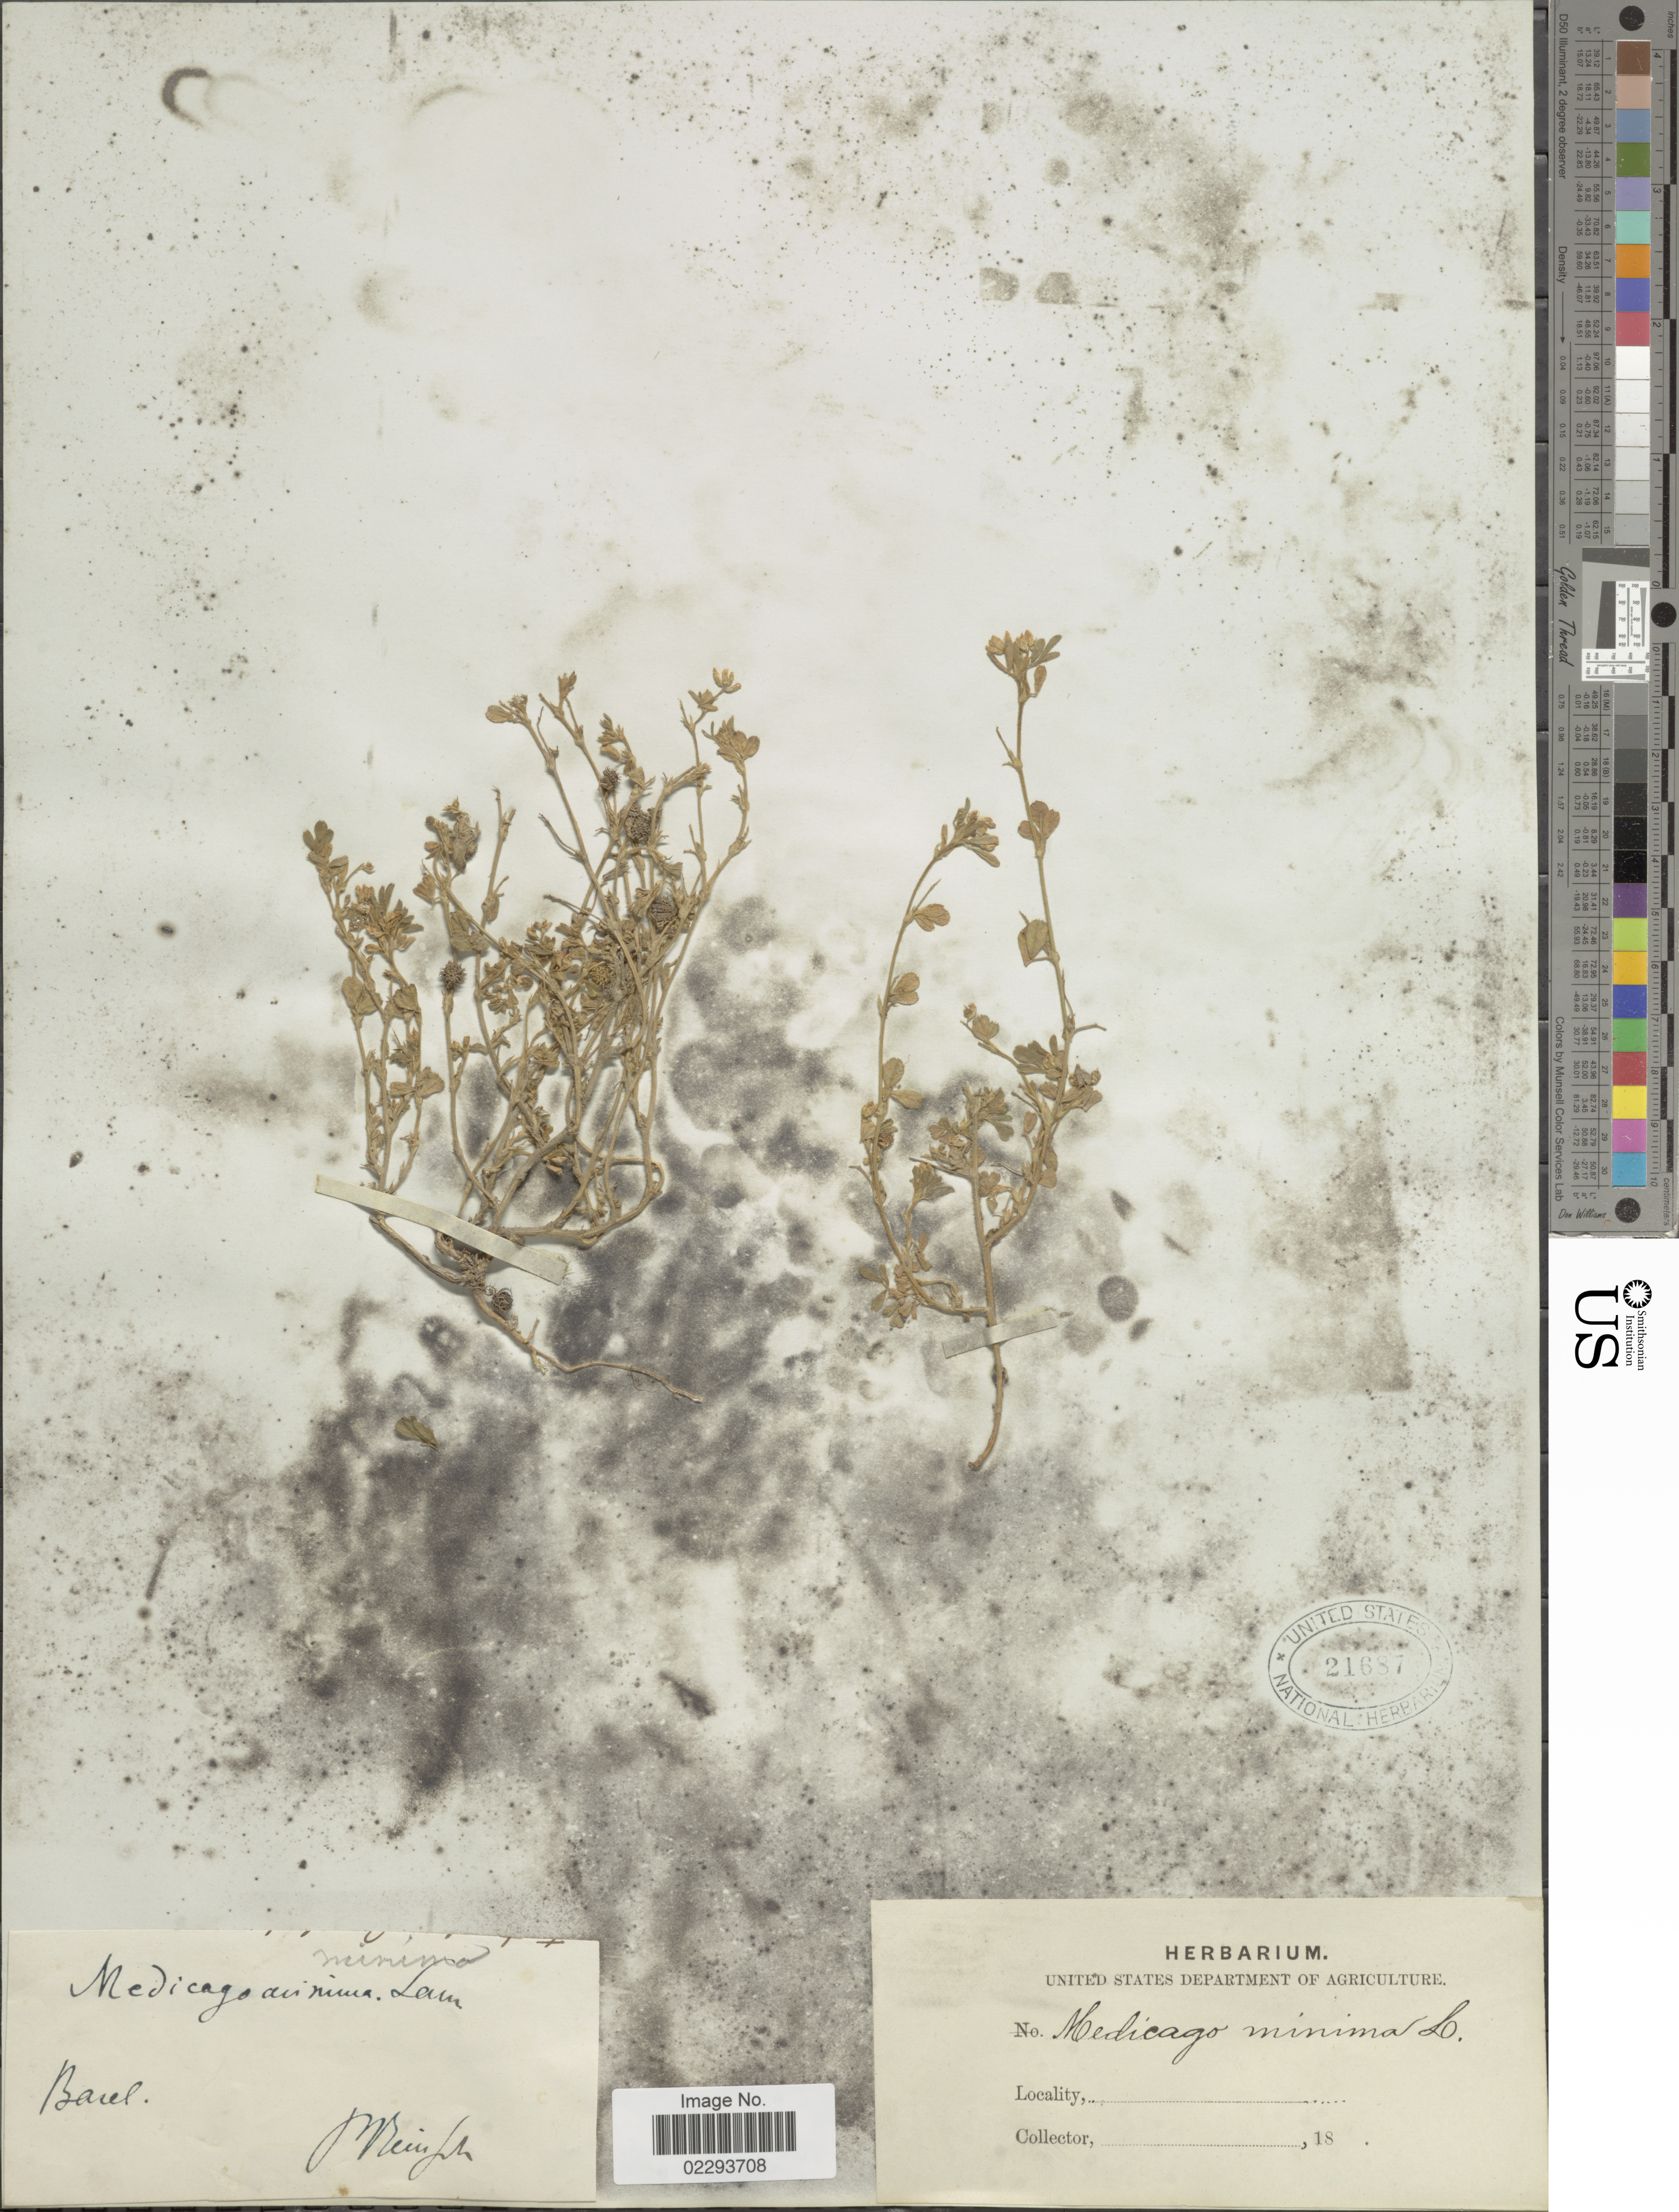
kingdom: Plantae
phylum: Tracheophyta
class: Magnoliopsida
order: Fabales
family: Fabaceae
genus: Medicago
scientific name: Medicago minima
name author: Lam.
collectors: M. Reinsch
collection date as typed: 18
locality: Baul [interpreted].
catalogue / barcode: US 21687